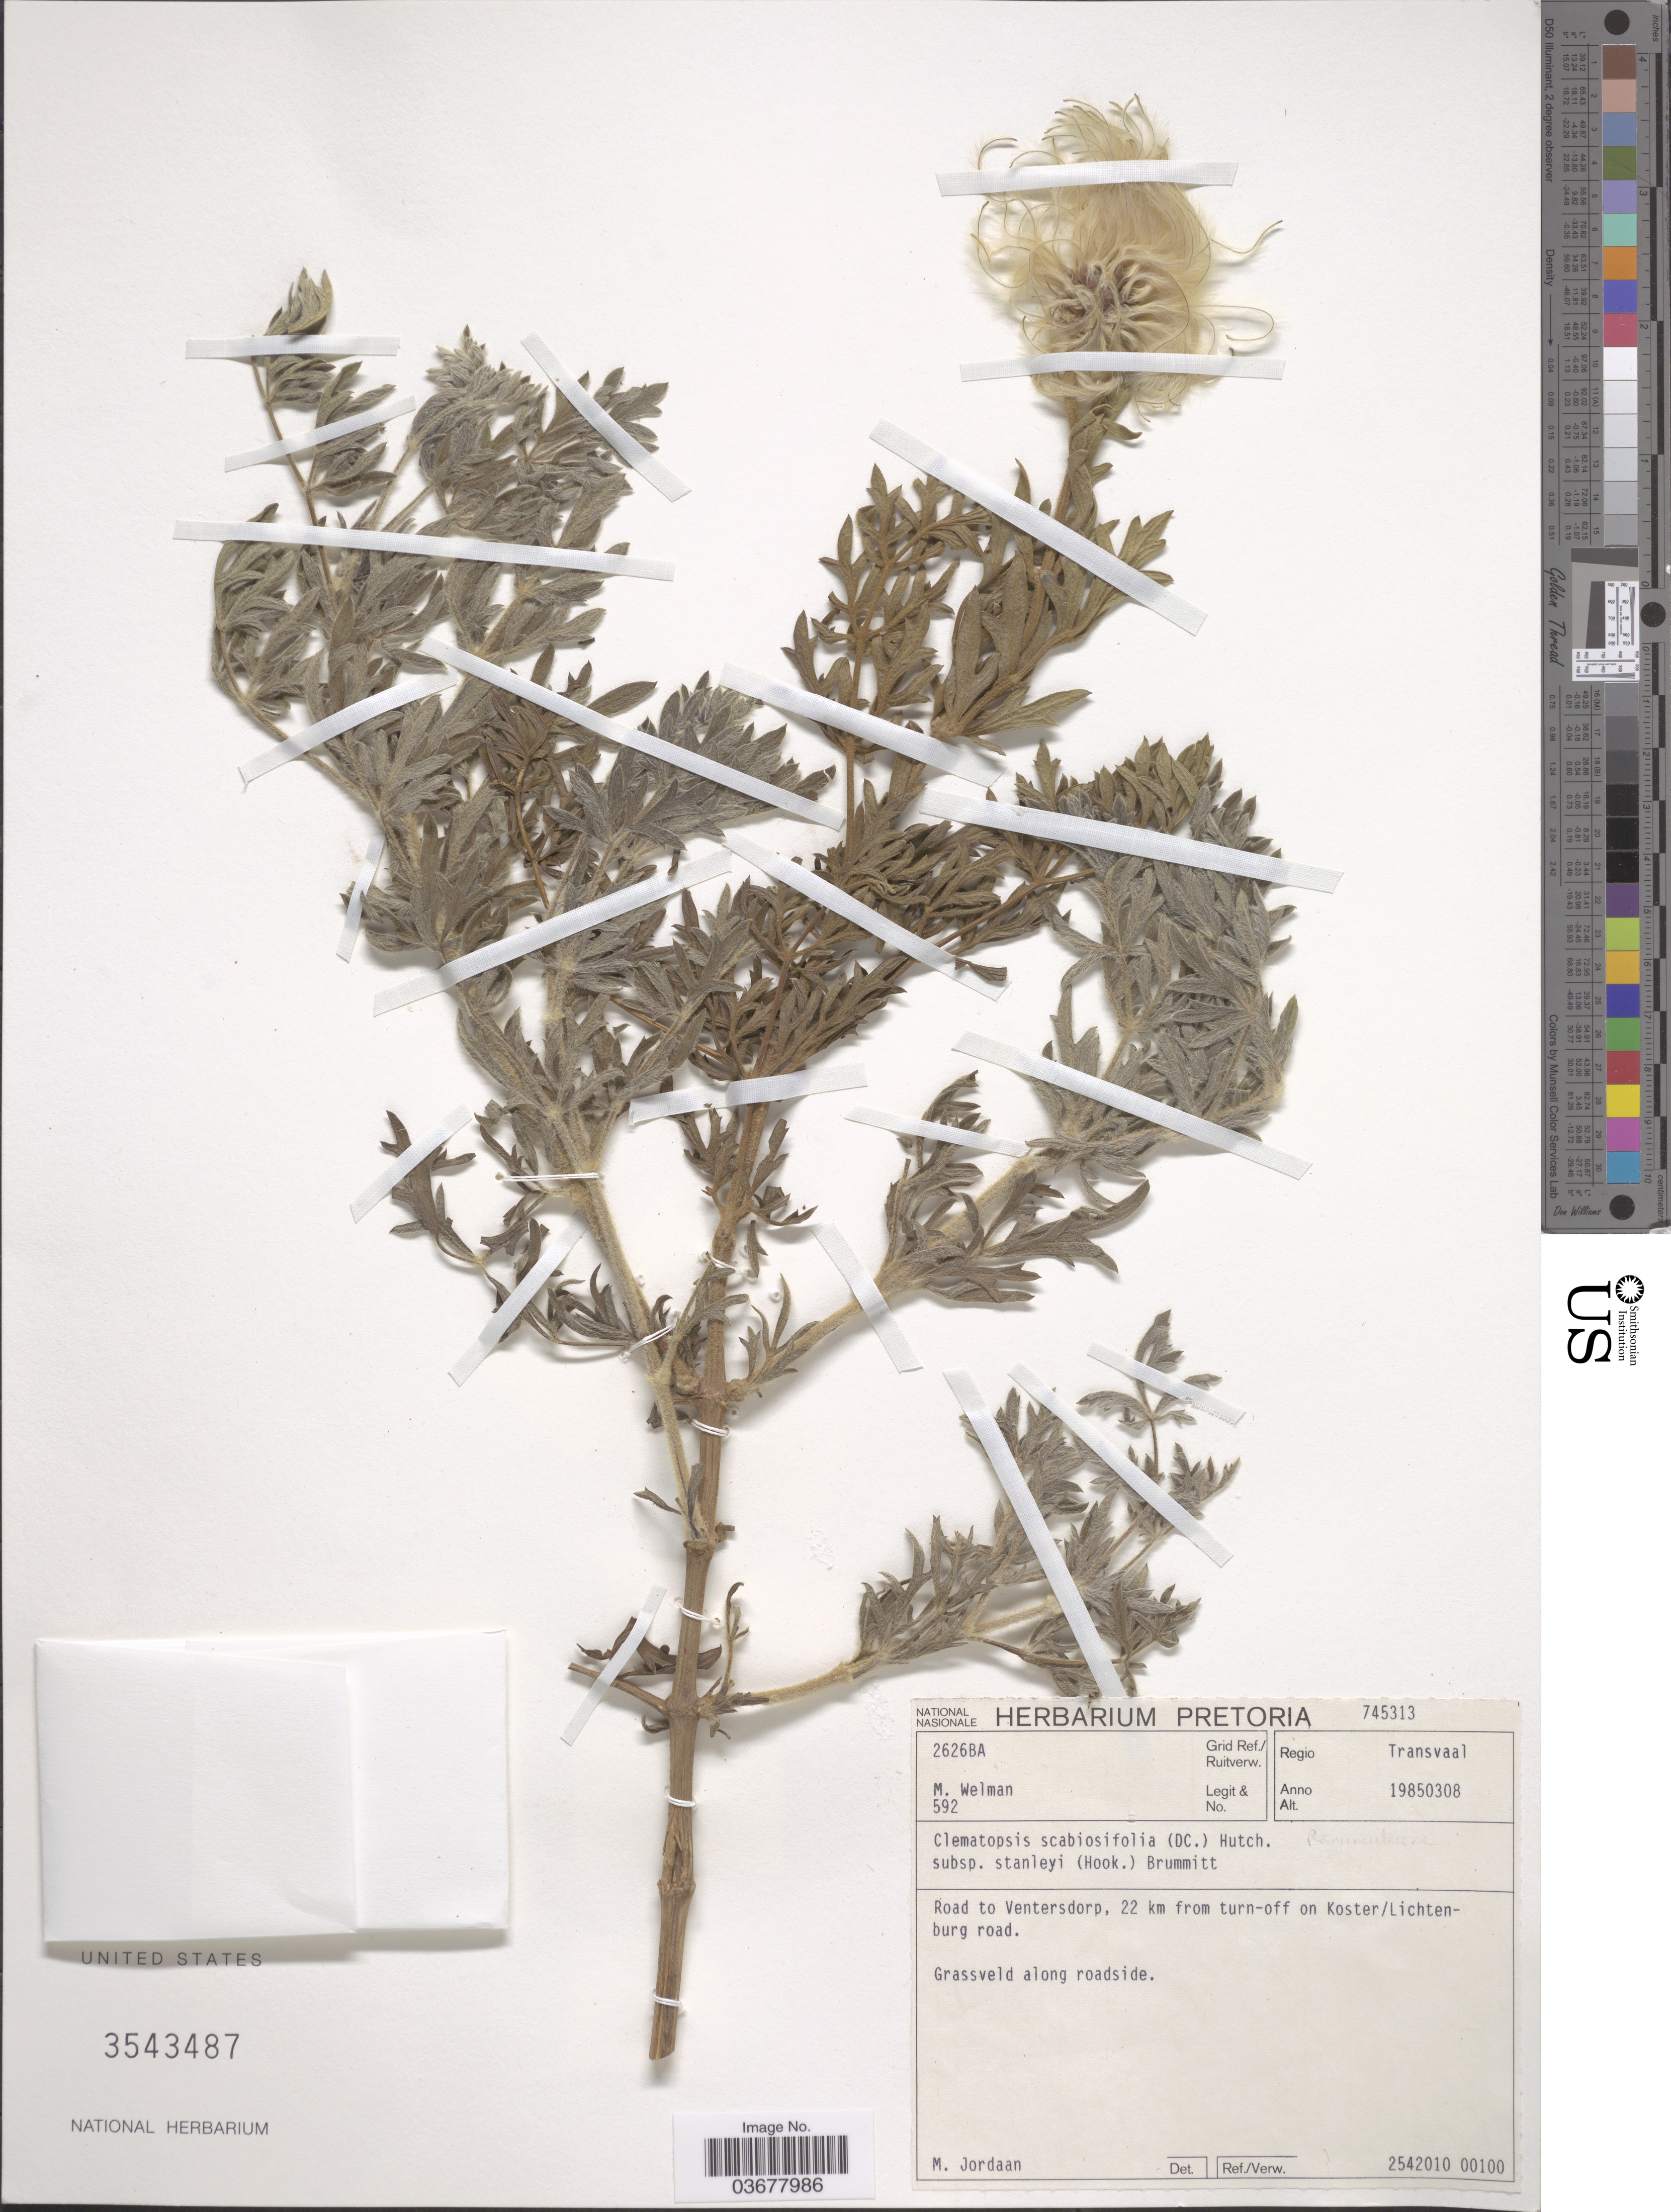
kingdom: Plantae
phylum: Tracheophyta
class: Magnoliopsida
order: Ranunculales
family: Ranunculaceae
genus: Clematis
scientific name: Clematis scabiosifolia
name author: DC.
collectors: M. Welman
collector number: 592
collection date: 1985-03-08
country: South Africa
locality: Grid Ref./ Ruitverw. 2626BA. Regio Transvaal. Road to Ventersdorp, 22 km from turn-off on Koster/Lichtenburg road. Grassveld along roadside.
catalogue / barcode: US 3543487